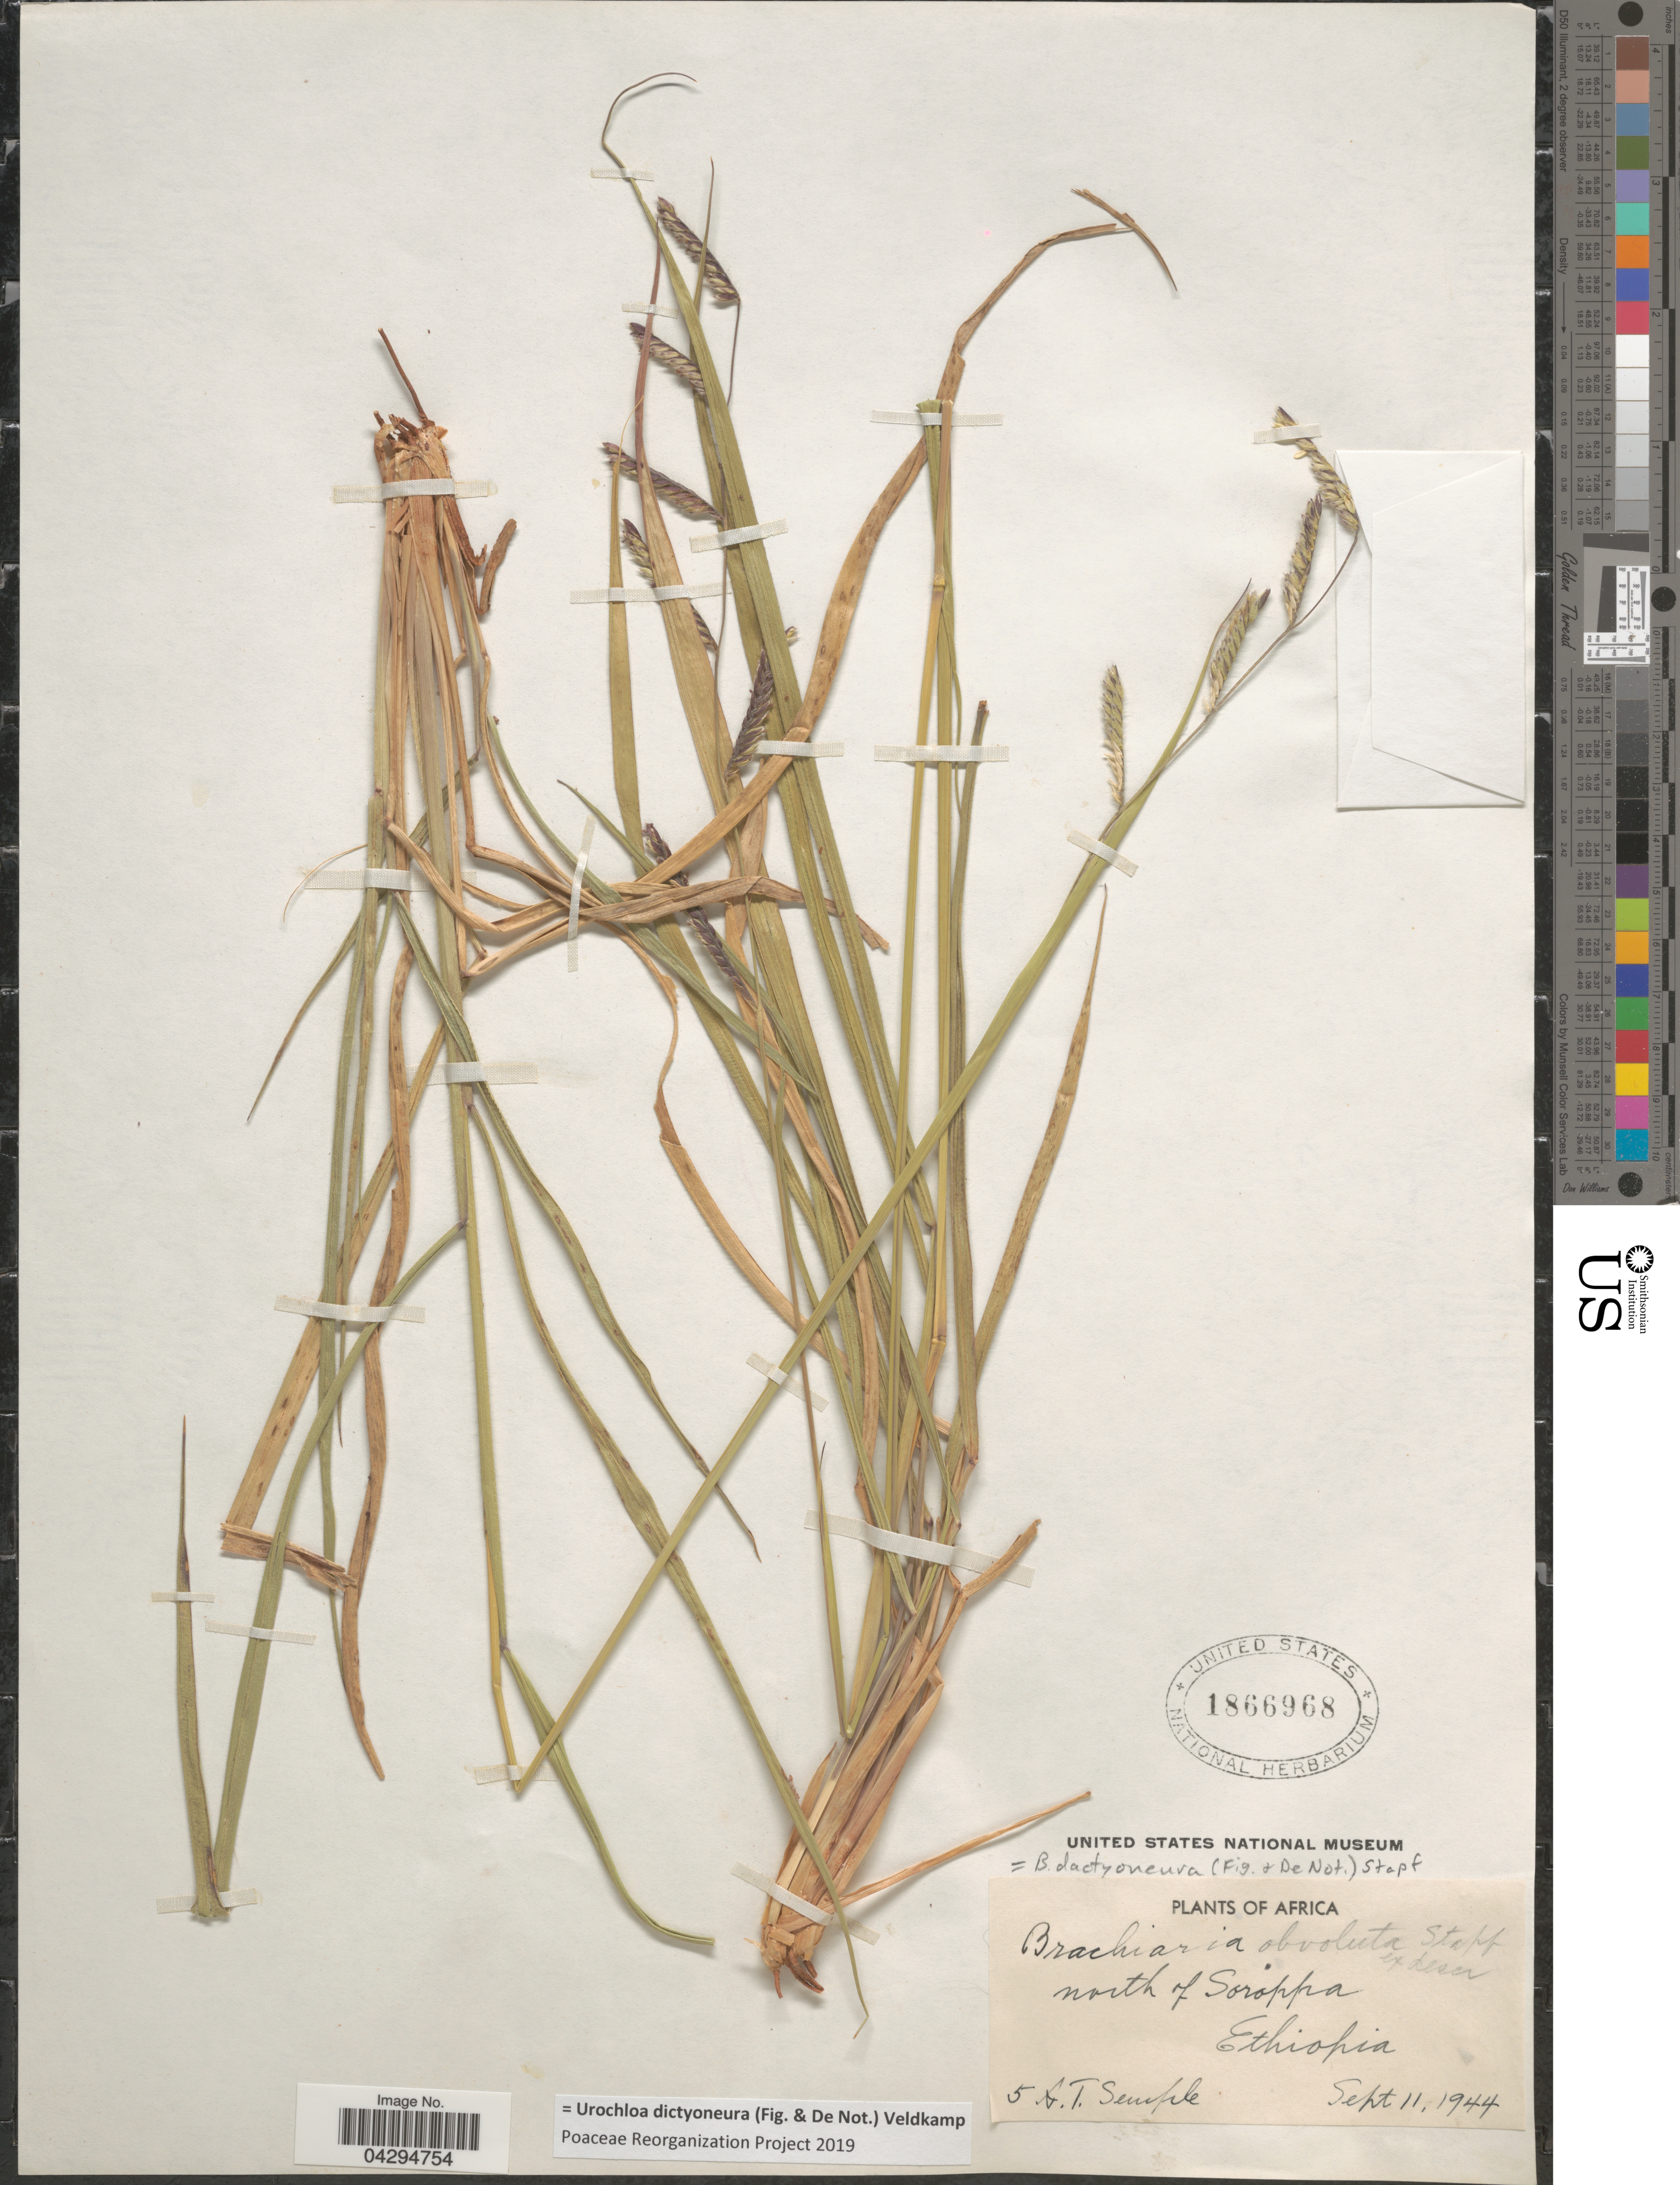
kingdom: Plantae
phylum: Tracheophyta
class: Liliopsida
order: Poales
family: Poaceae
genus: Urochloa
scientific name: Urochloa dictyoneura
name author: (Fig. & De Not.) Veldkamp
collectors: A. Semple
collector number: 5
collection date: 1944-09-11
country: Ethiopia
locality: North of Soroppa.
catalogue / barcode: US 1866968